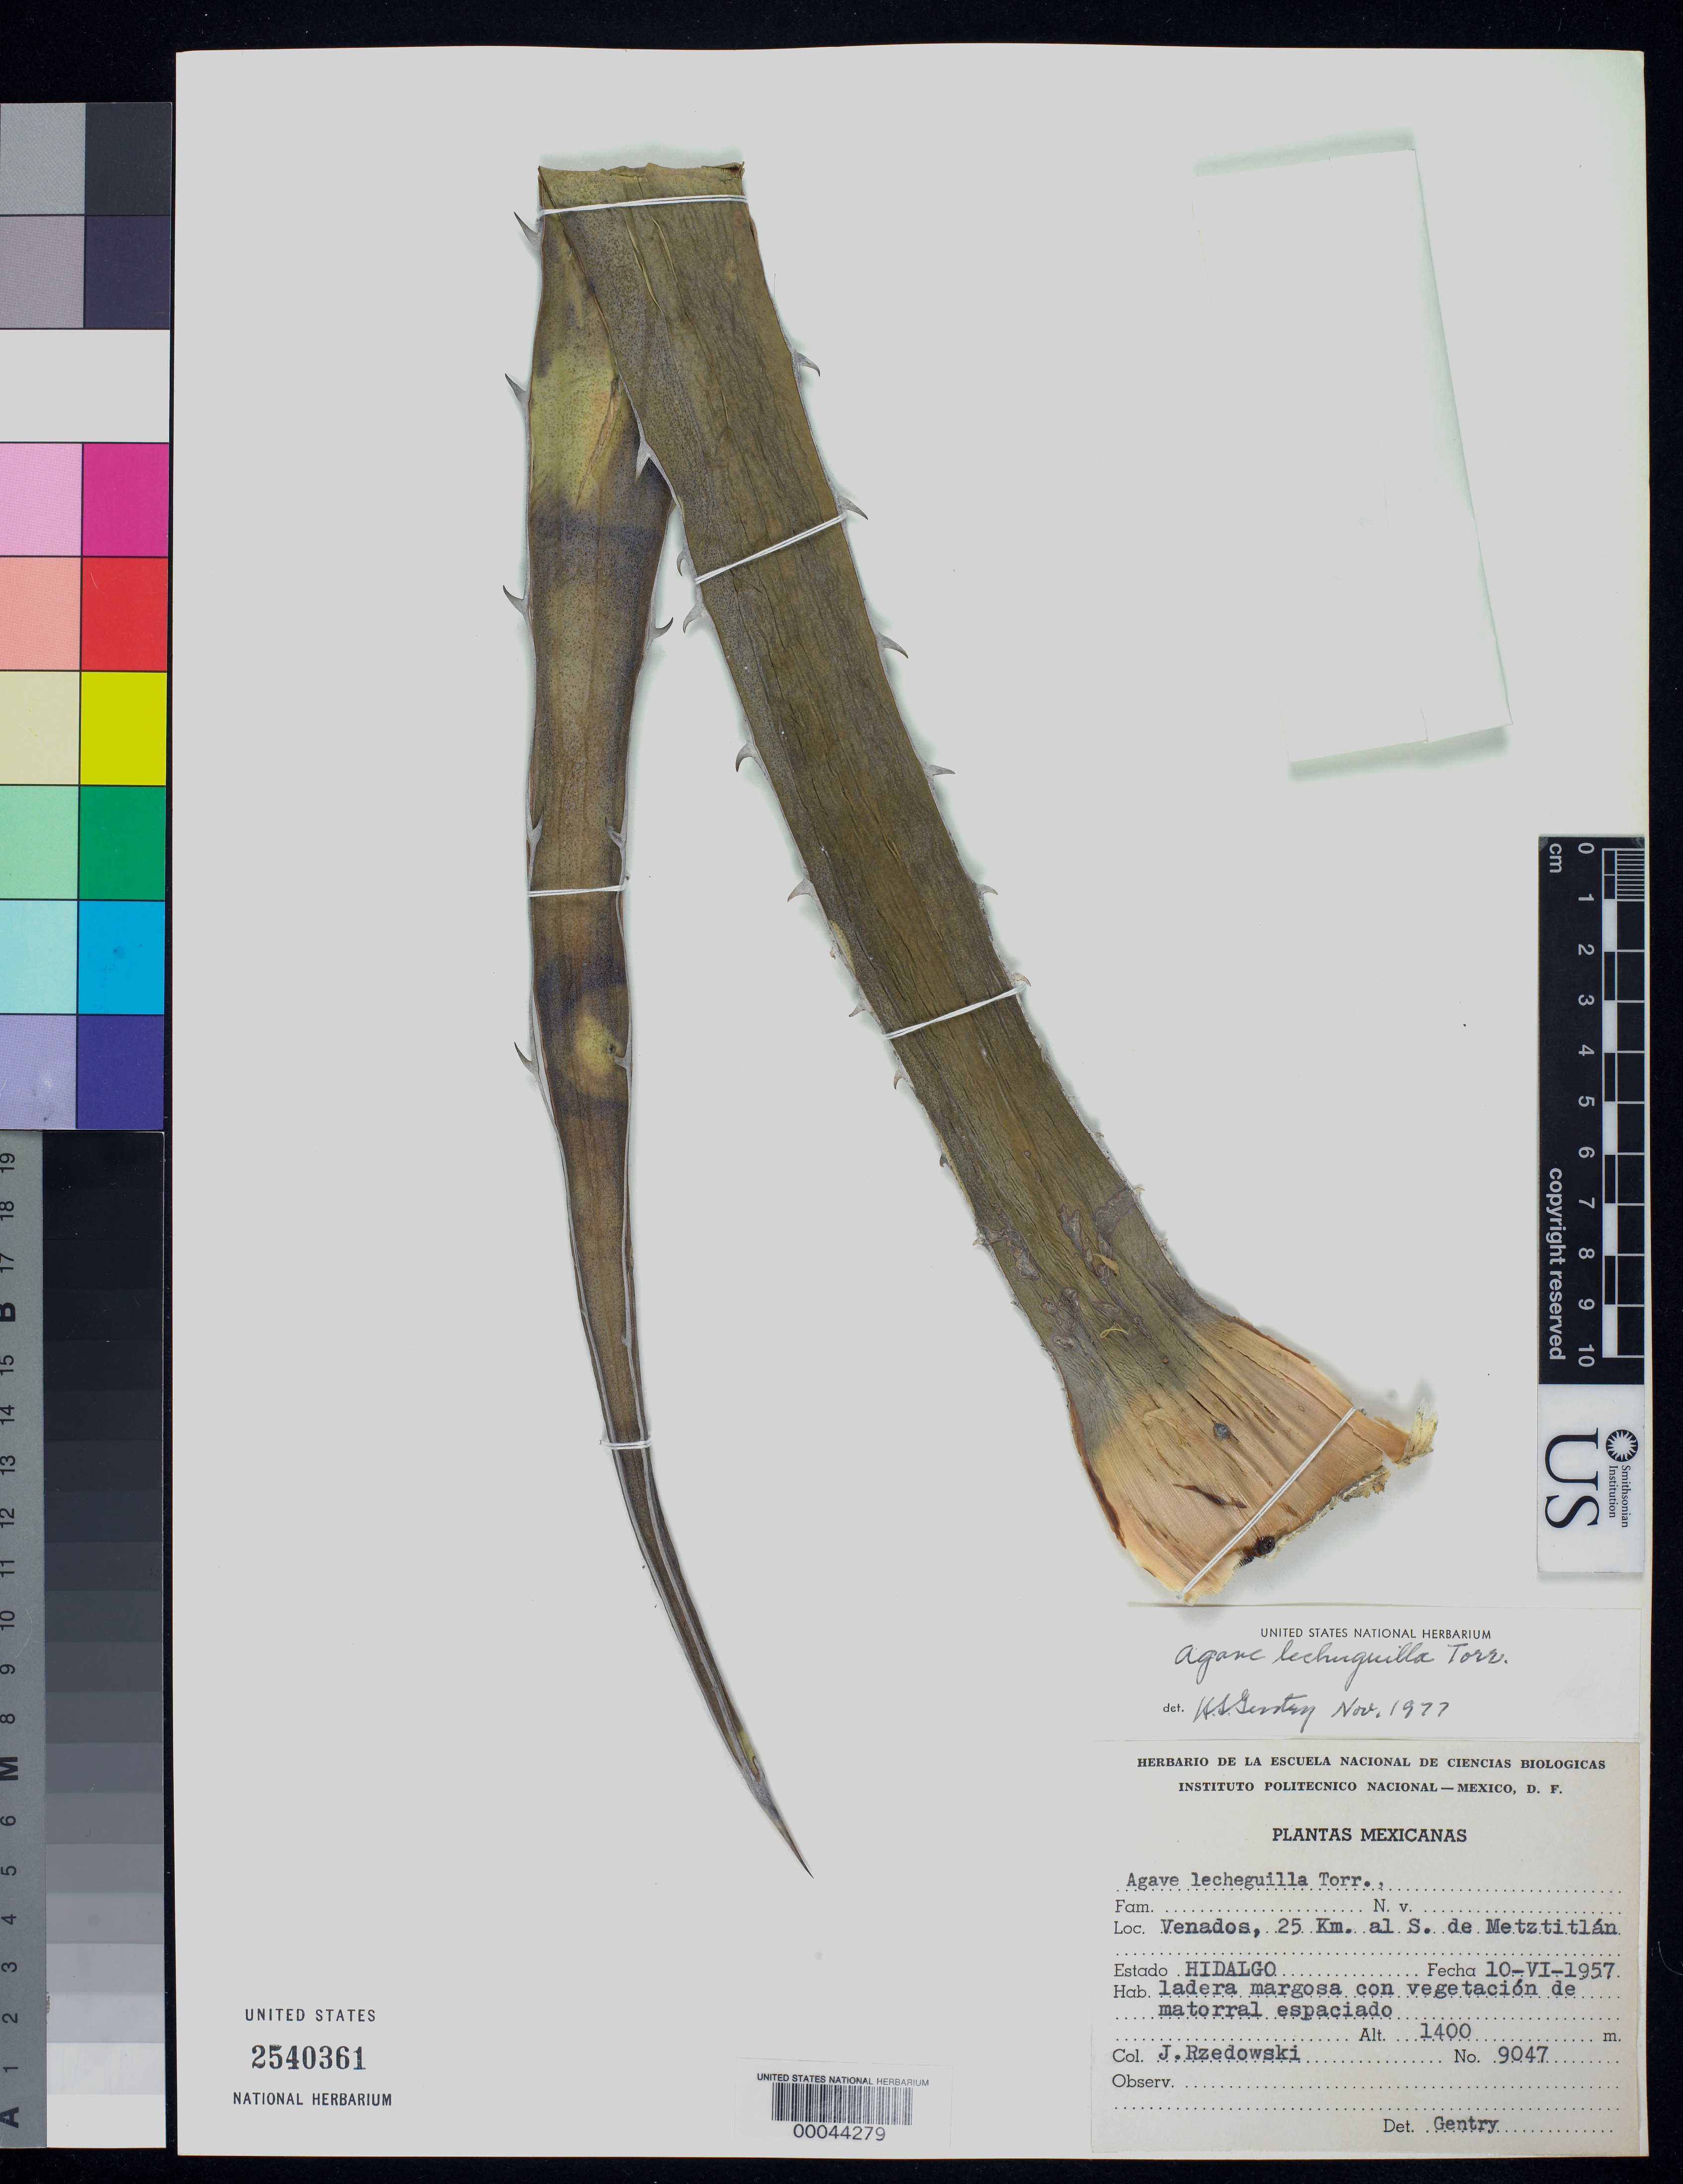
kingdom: Plantae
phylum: Tracheophyta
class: Liliopsida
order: Asparagales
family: Asparagaceae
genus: Agave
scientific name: Agave lechuguilla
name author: Torr.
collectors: J. Rzedowski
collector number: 9047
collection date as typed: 10 Jun 1957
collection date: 1957-06-10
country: Mexico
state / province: Hidalgo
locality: Venados, 25 km S of Metztitlan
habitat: Slope with thicket vegetation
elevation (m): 1400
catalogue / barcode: US 2540361